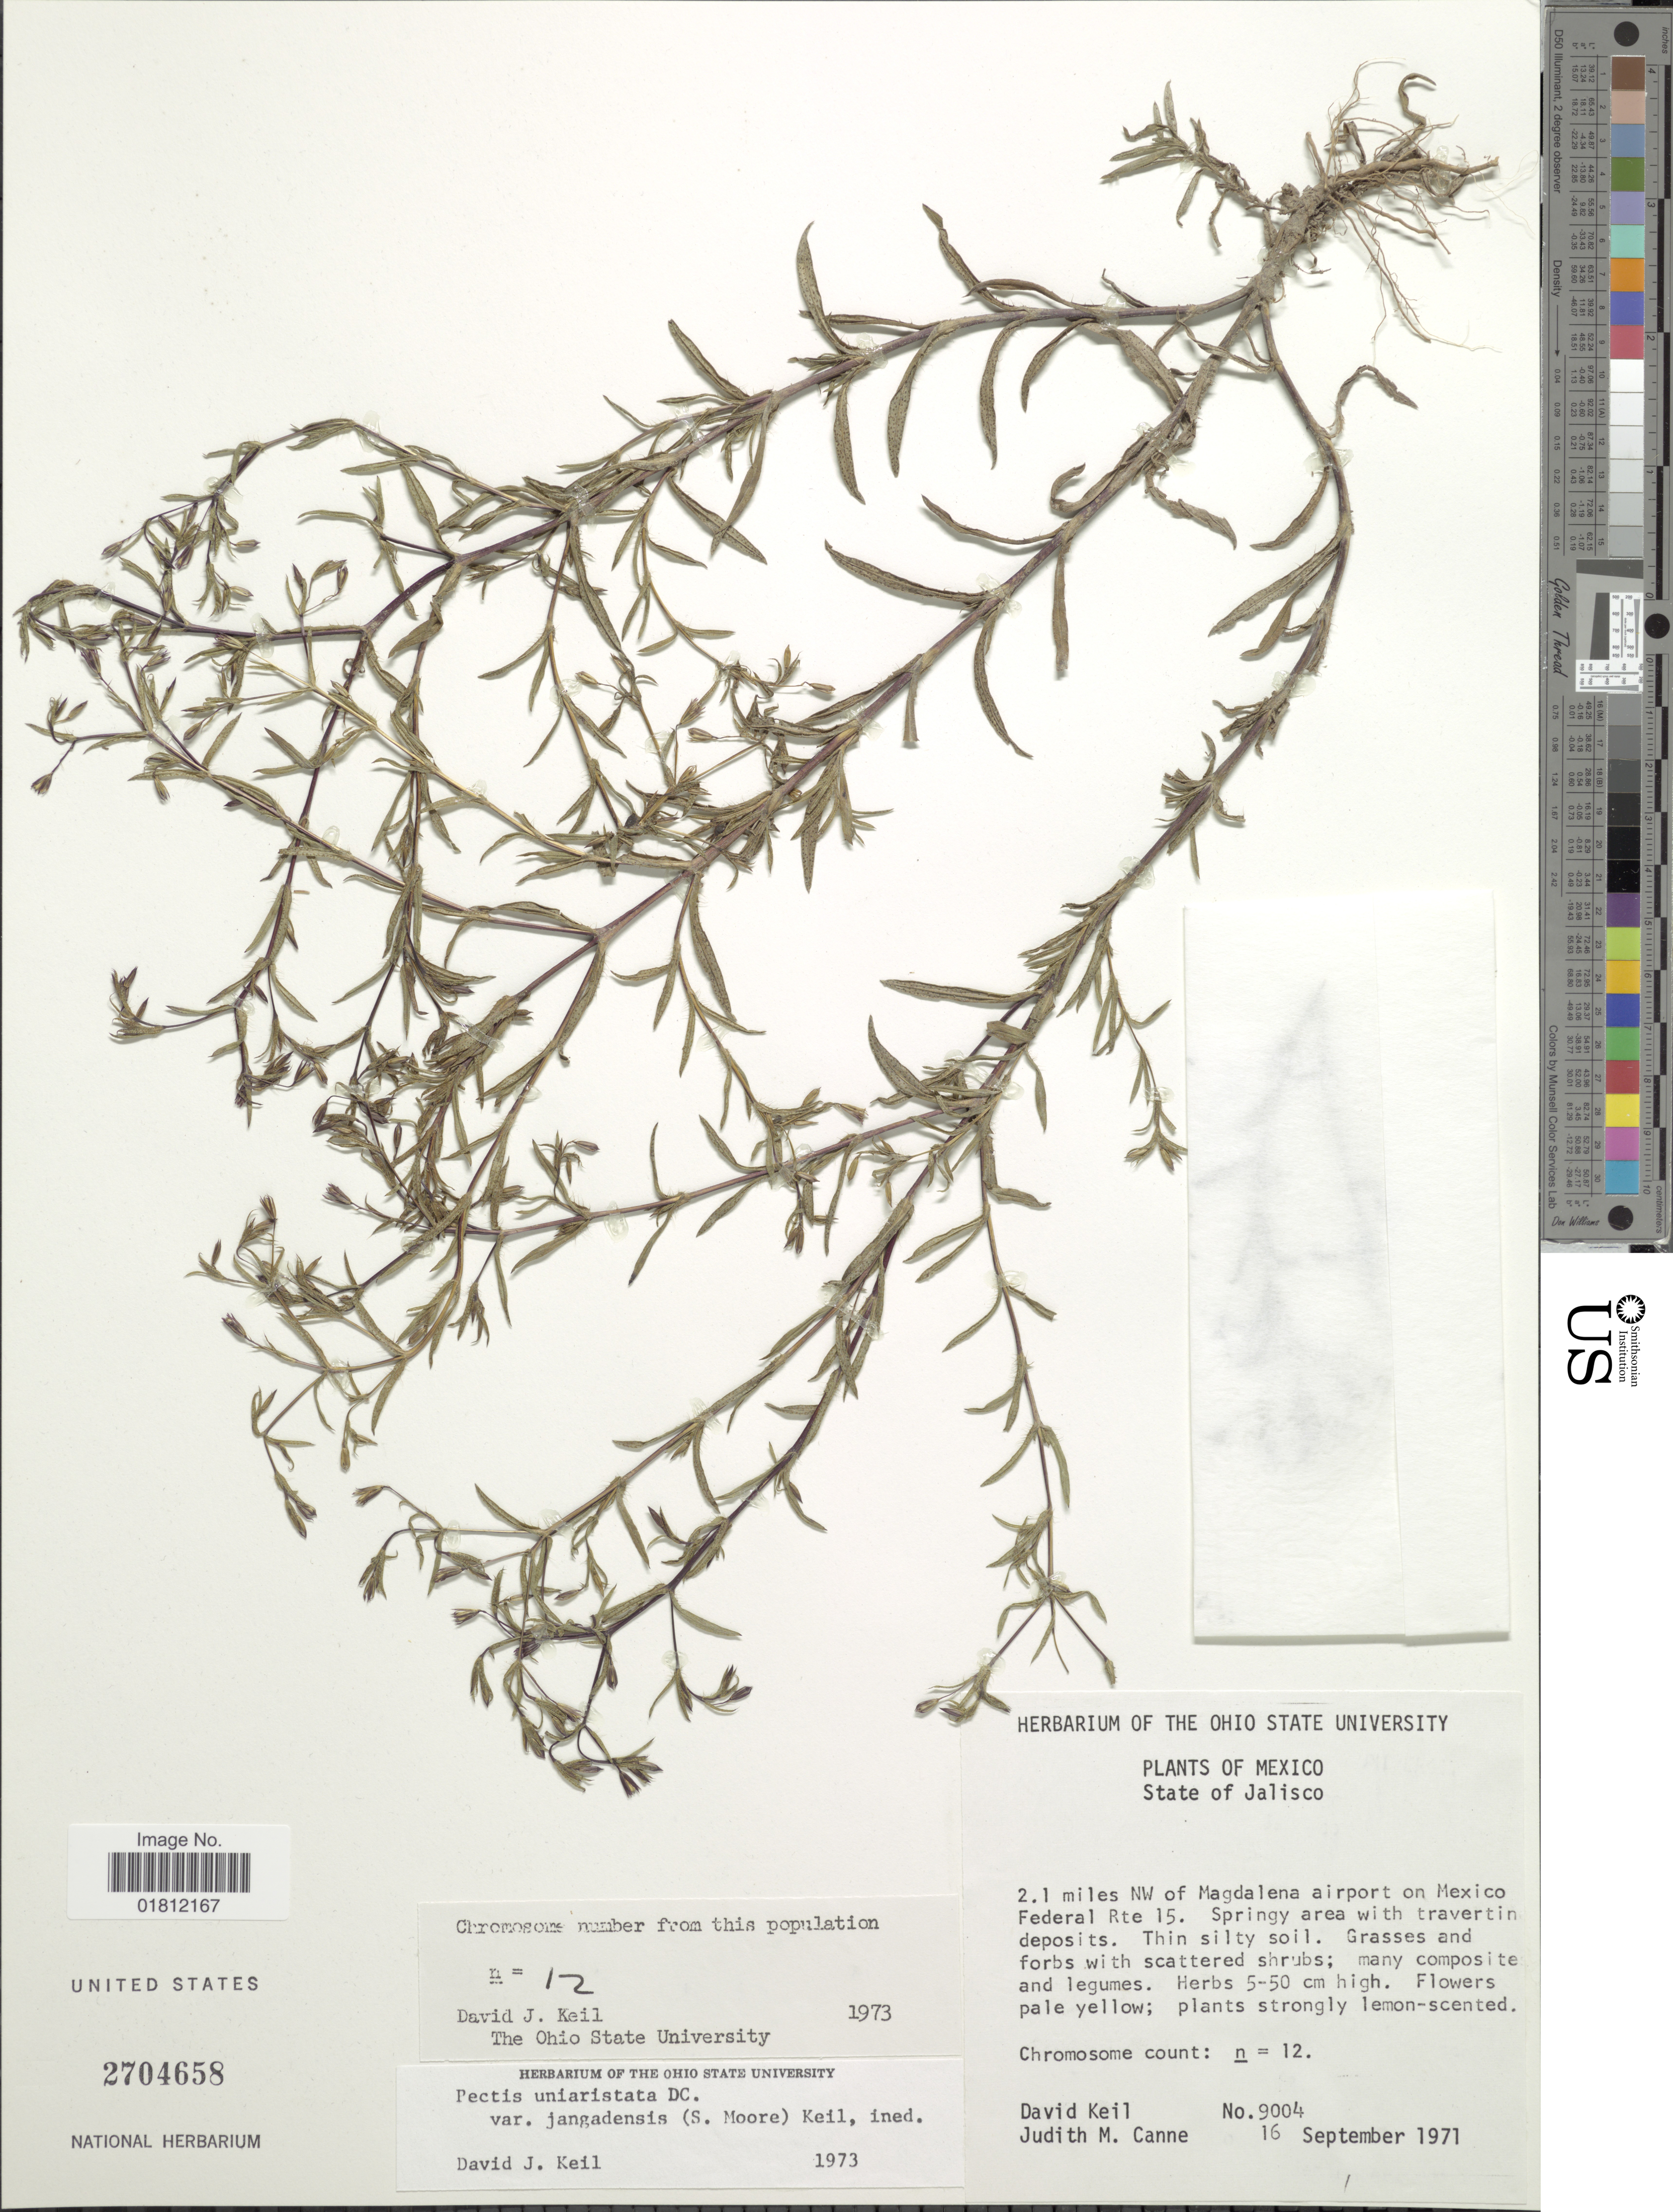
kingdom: Plantae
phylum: Tracheophyta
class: Magnoliopsida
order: Asterales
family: Asteraceae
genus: Pectis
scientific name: Pectis uniaristata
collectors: D. J. Keil & J. M. Canne-Hilliker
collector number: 9004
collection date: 1971-09-16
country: Mexico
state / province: Jalisco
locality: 2.1 miles NW of Magdalena airport on Mexico Federal Rte 15.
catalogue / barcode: US 2704658